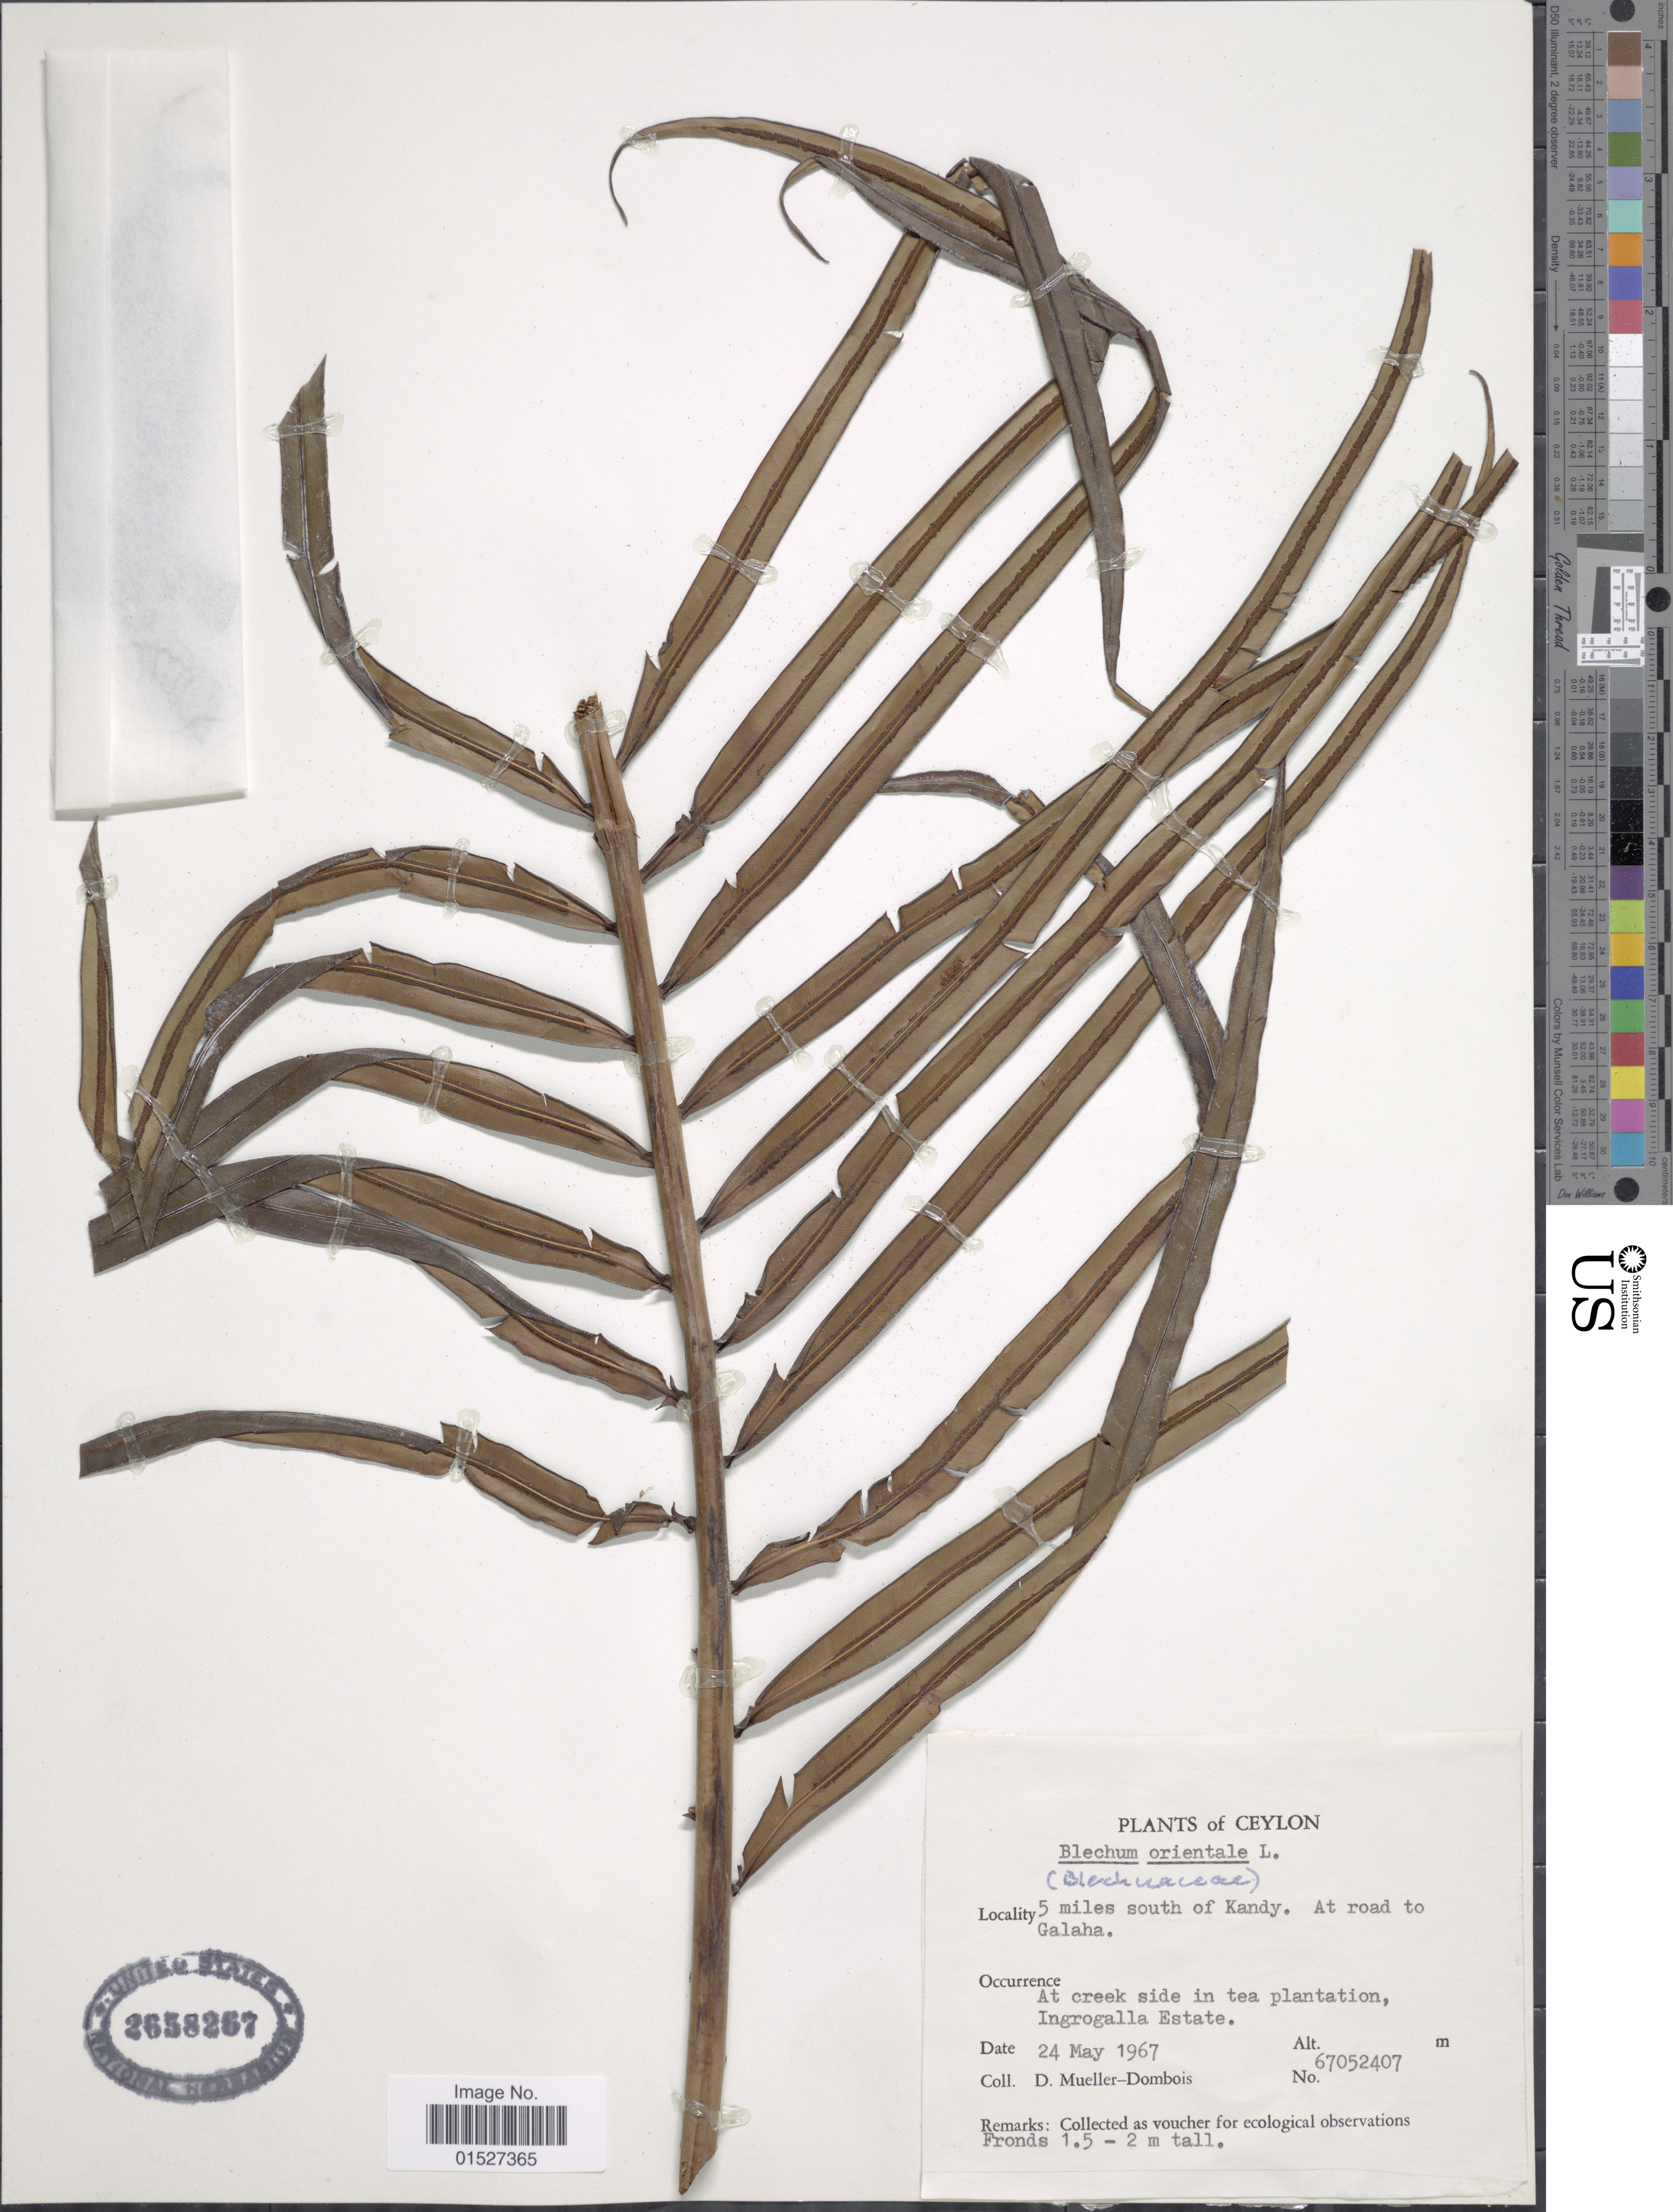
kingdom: Plantae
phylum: Tracheophyta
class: Polypodiopsida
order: Polypodiales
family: Blechnaceae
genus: Blechnum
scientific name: Blechnum orientale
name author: L.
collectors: D. Mueller-Dombois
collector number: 67052407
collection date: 1967-05-24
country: Sri Lanka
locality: Ceylon. 5 miles south of Kandy. At road to Galaha. At creek side in tea plantation, Ingrogalla Estate.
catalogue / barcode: US 2658267